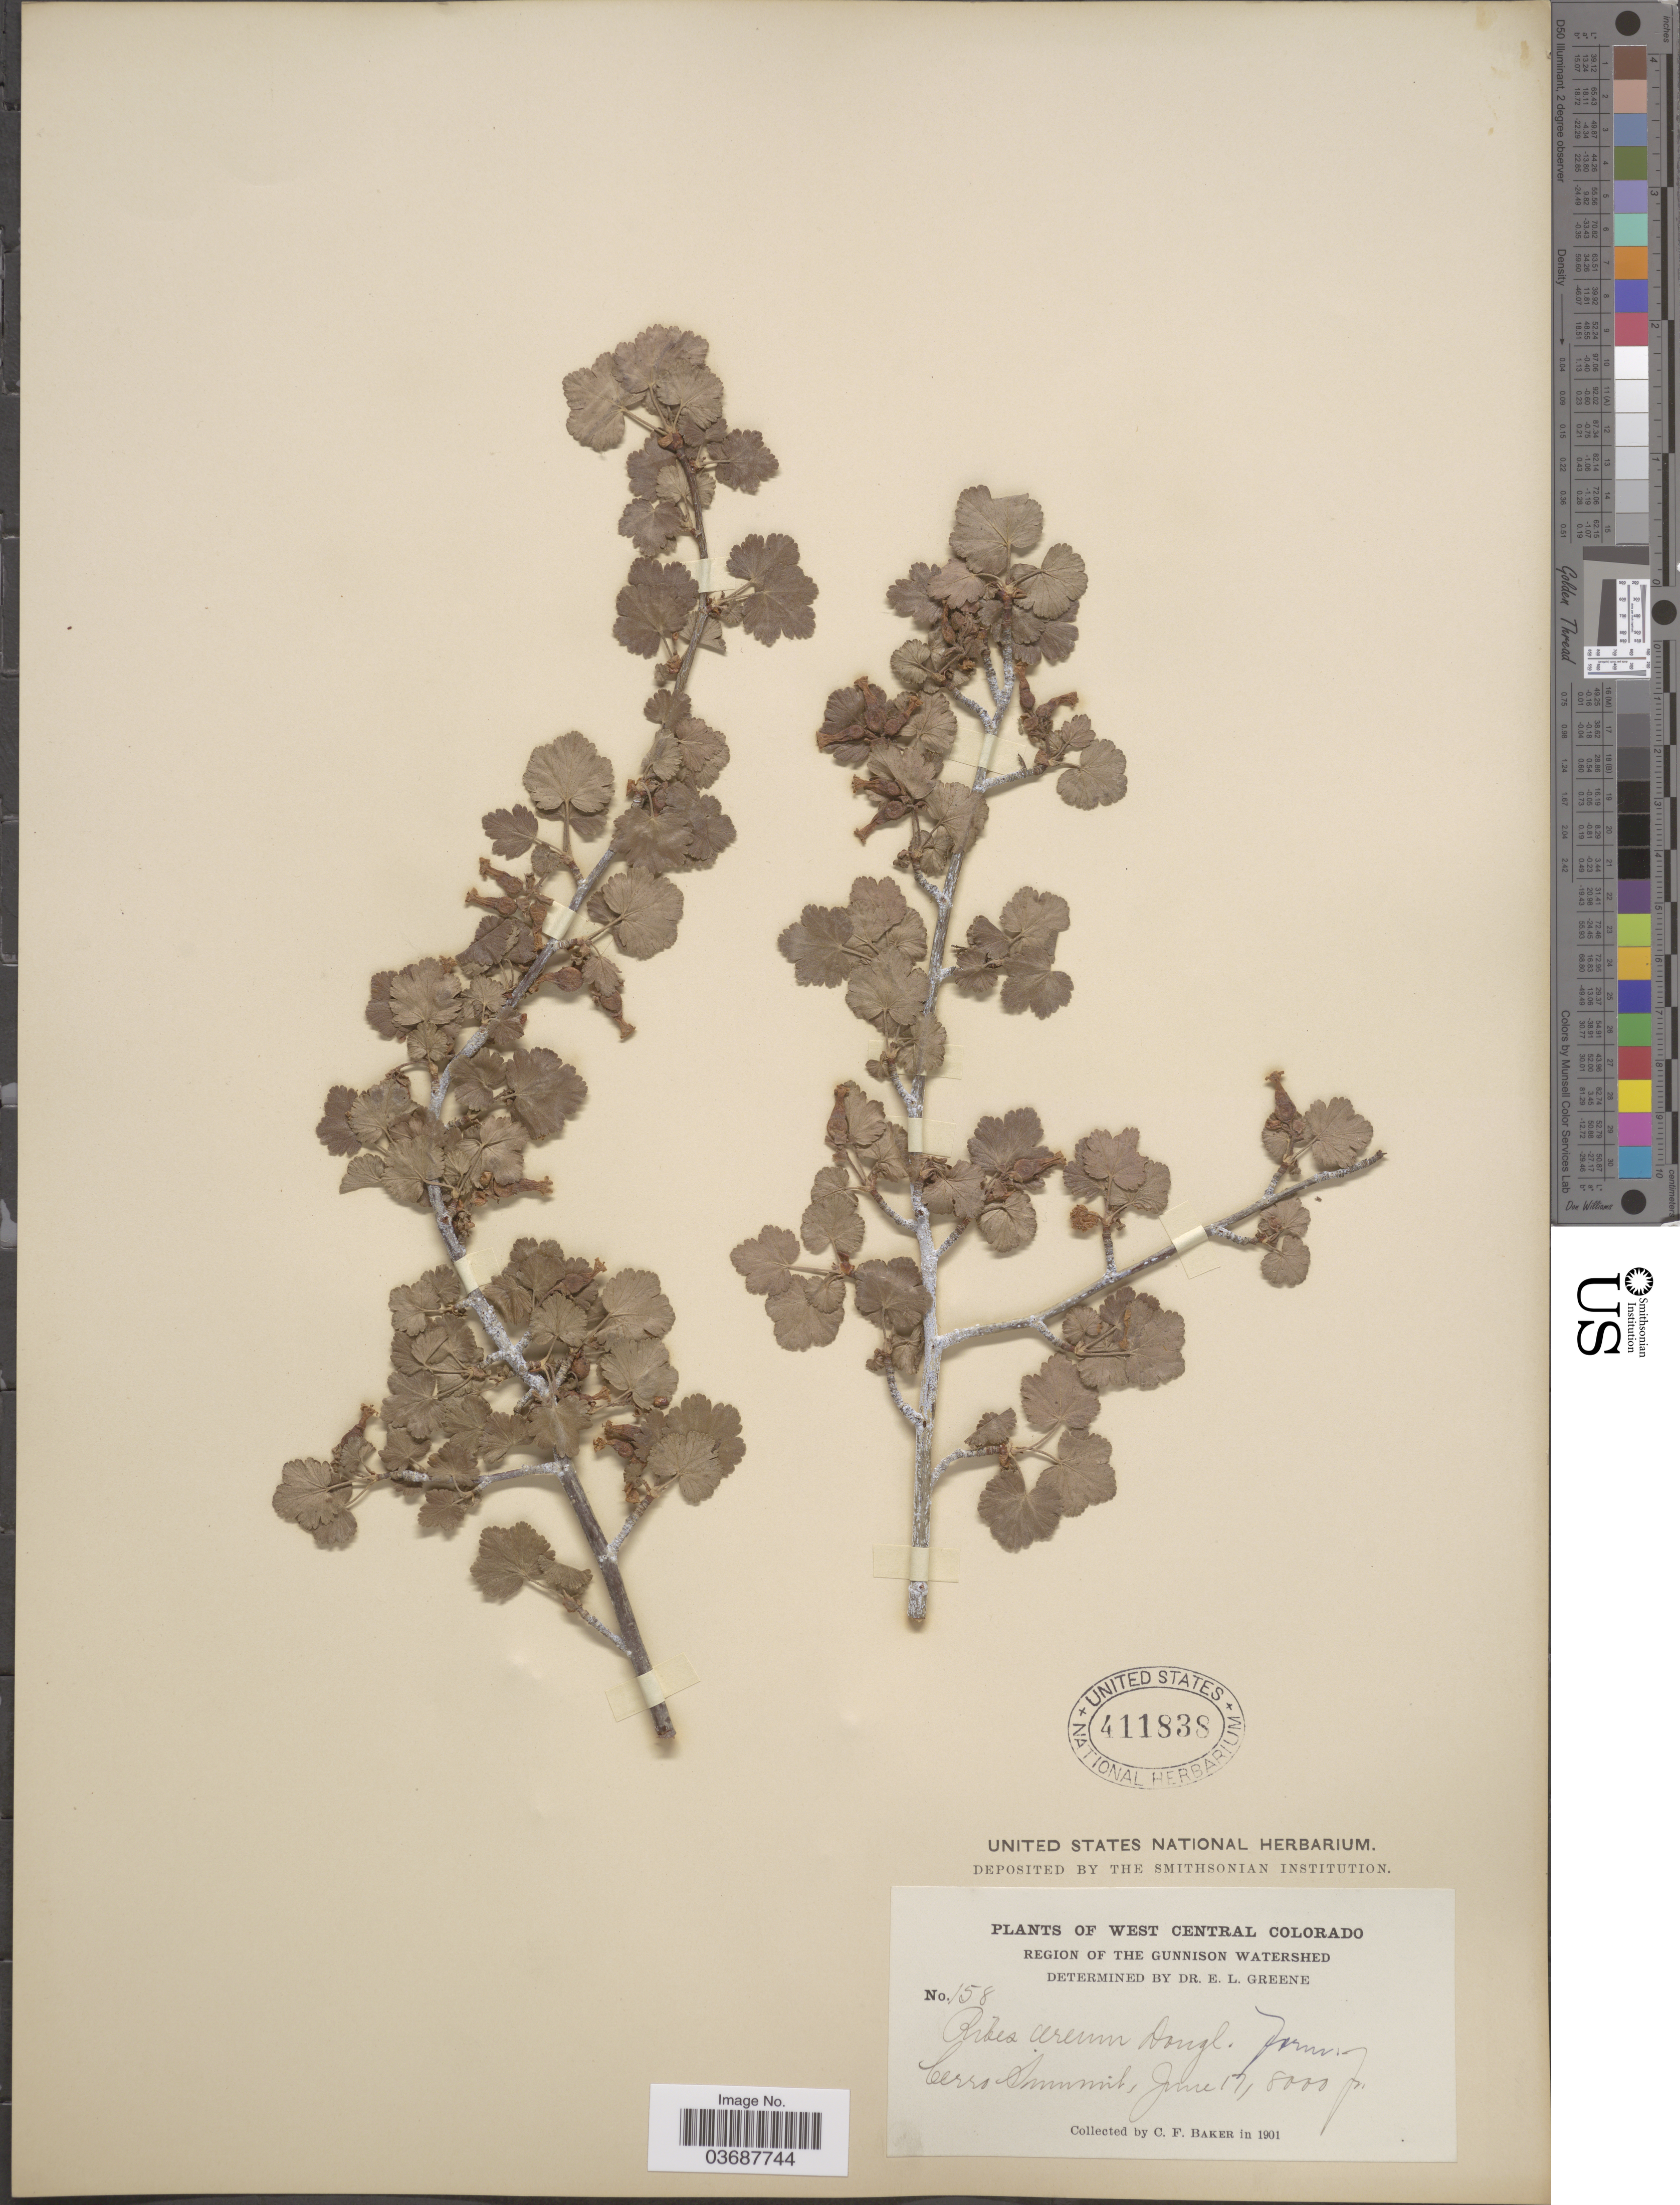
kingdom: Plantae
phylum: Tracheophyta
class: Magnoliopsida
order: Saxifragales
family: Grossulariaceae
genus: Ribes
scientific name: Ribes inebrians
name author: Lindl.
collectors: C. F. Baker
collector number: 158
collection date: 1901-06-17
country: United States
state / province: Colorado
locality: West Central Colorado. Region of the Gunnison Watershed. Cerro Summit.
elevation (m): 2438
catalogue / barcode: US 411838